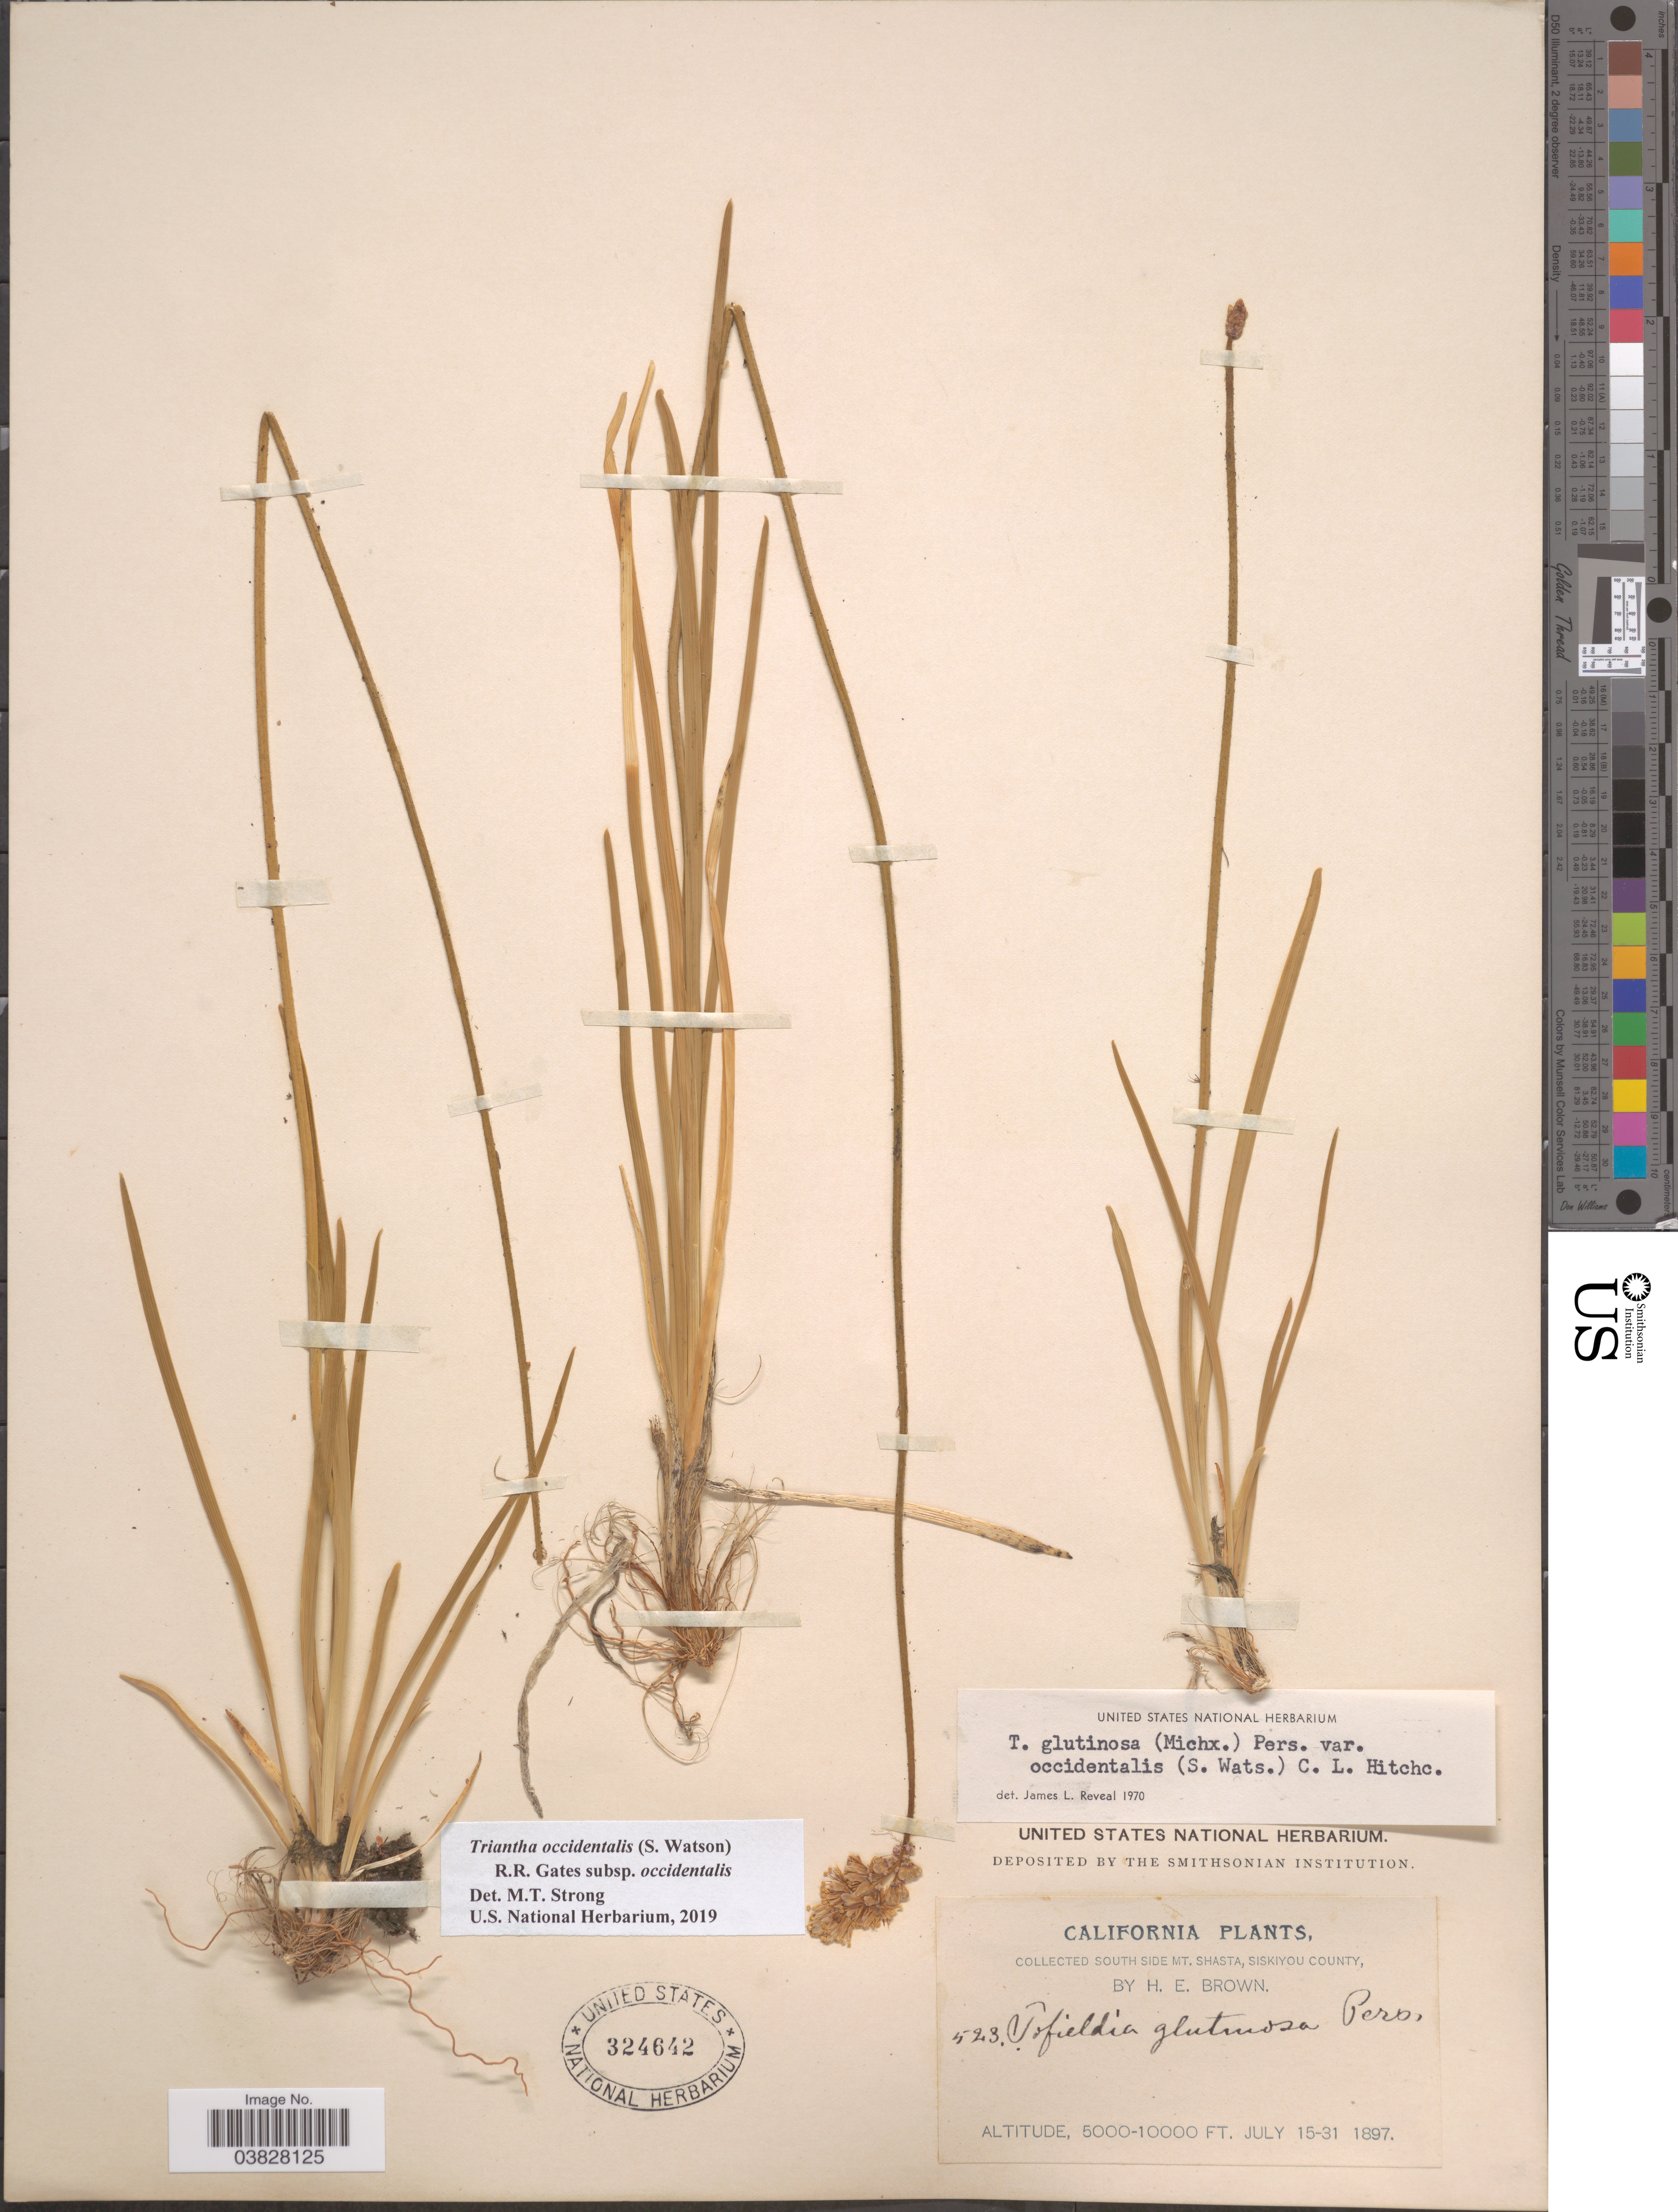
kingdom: Plantae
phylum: Tracheophyta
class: Liliopsida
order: Alismatales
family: Tofieldiaceae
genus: Triantha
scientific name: Triantha occidentalis subsp. occidentalis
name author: (S. Watson) R.R. Gates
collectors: H. E. Brown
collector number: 523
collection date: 1897-07-15/1897-07-31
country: United States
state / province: California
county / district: Siskiyou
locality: South Side Mt. Shasta, Siskiyou County.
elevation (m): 1524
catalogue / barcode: US 324642